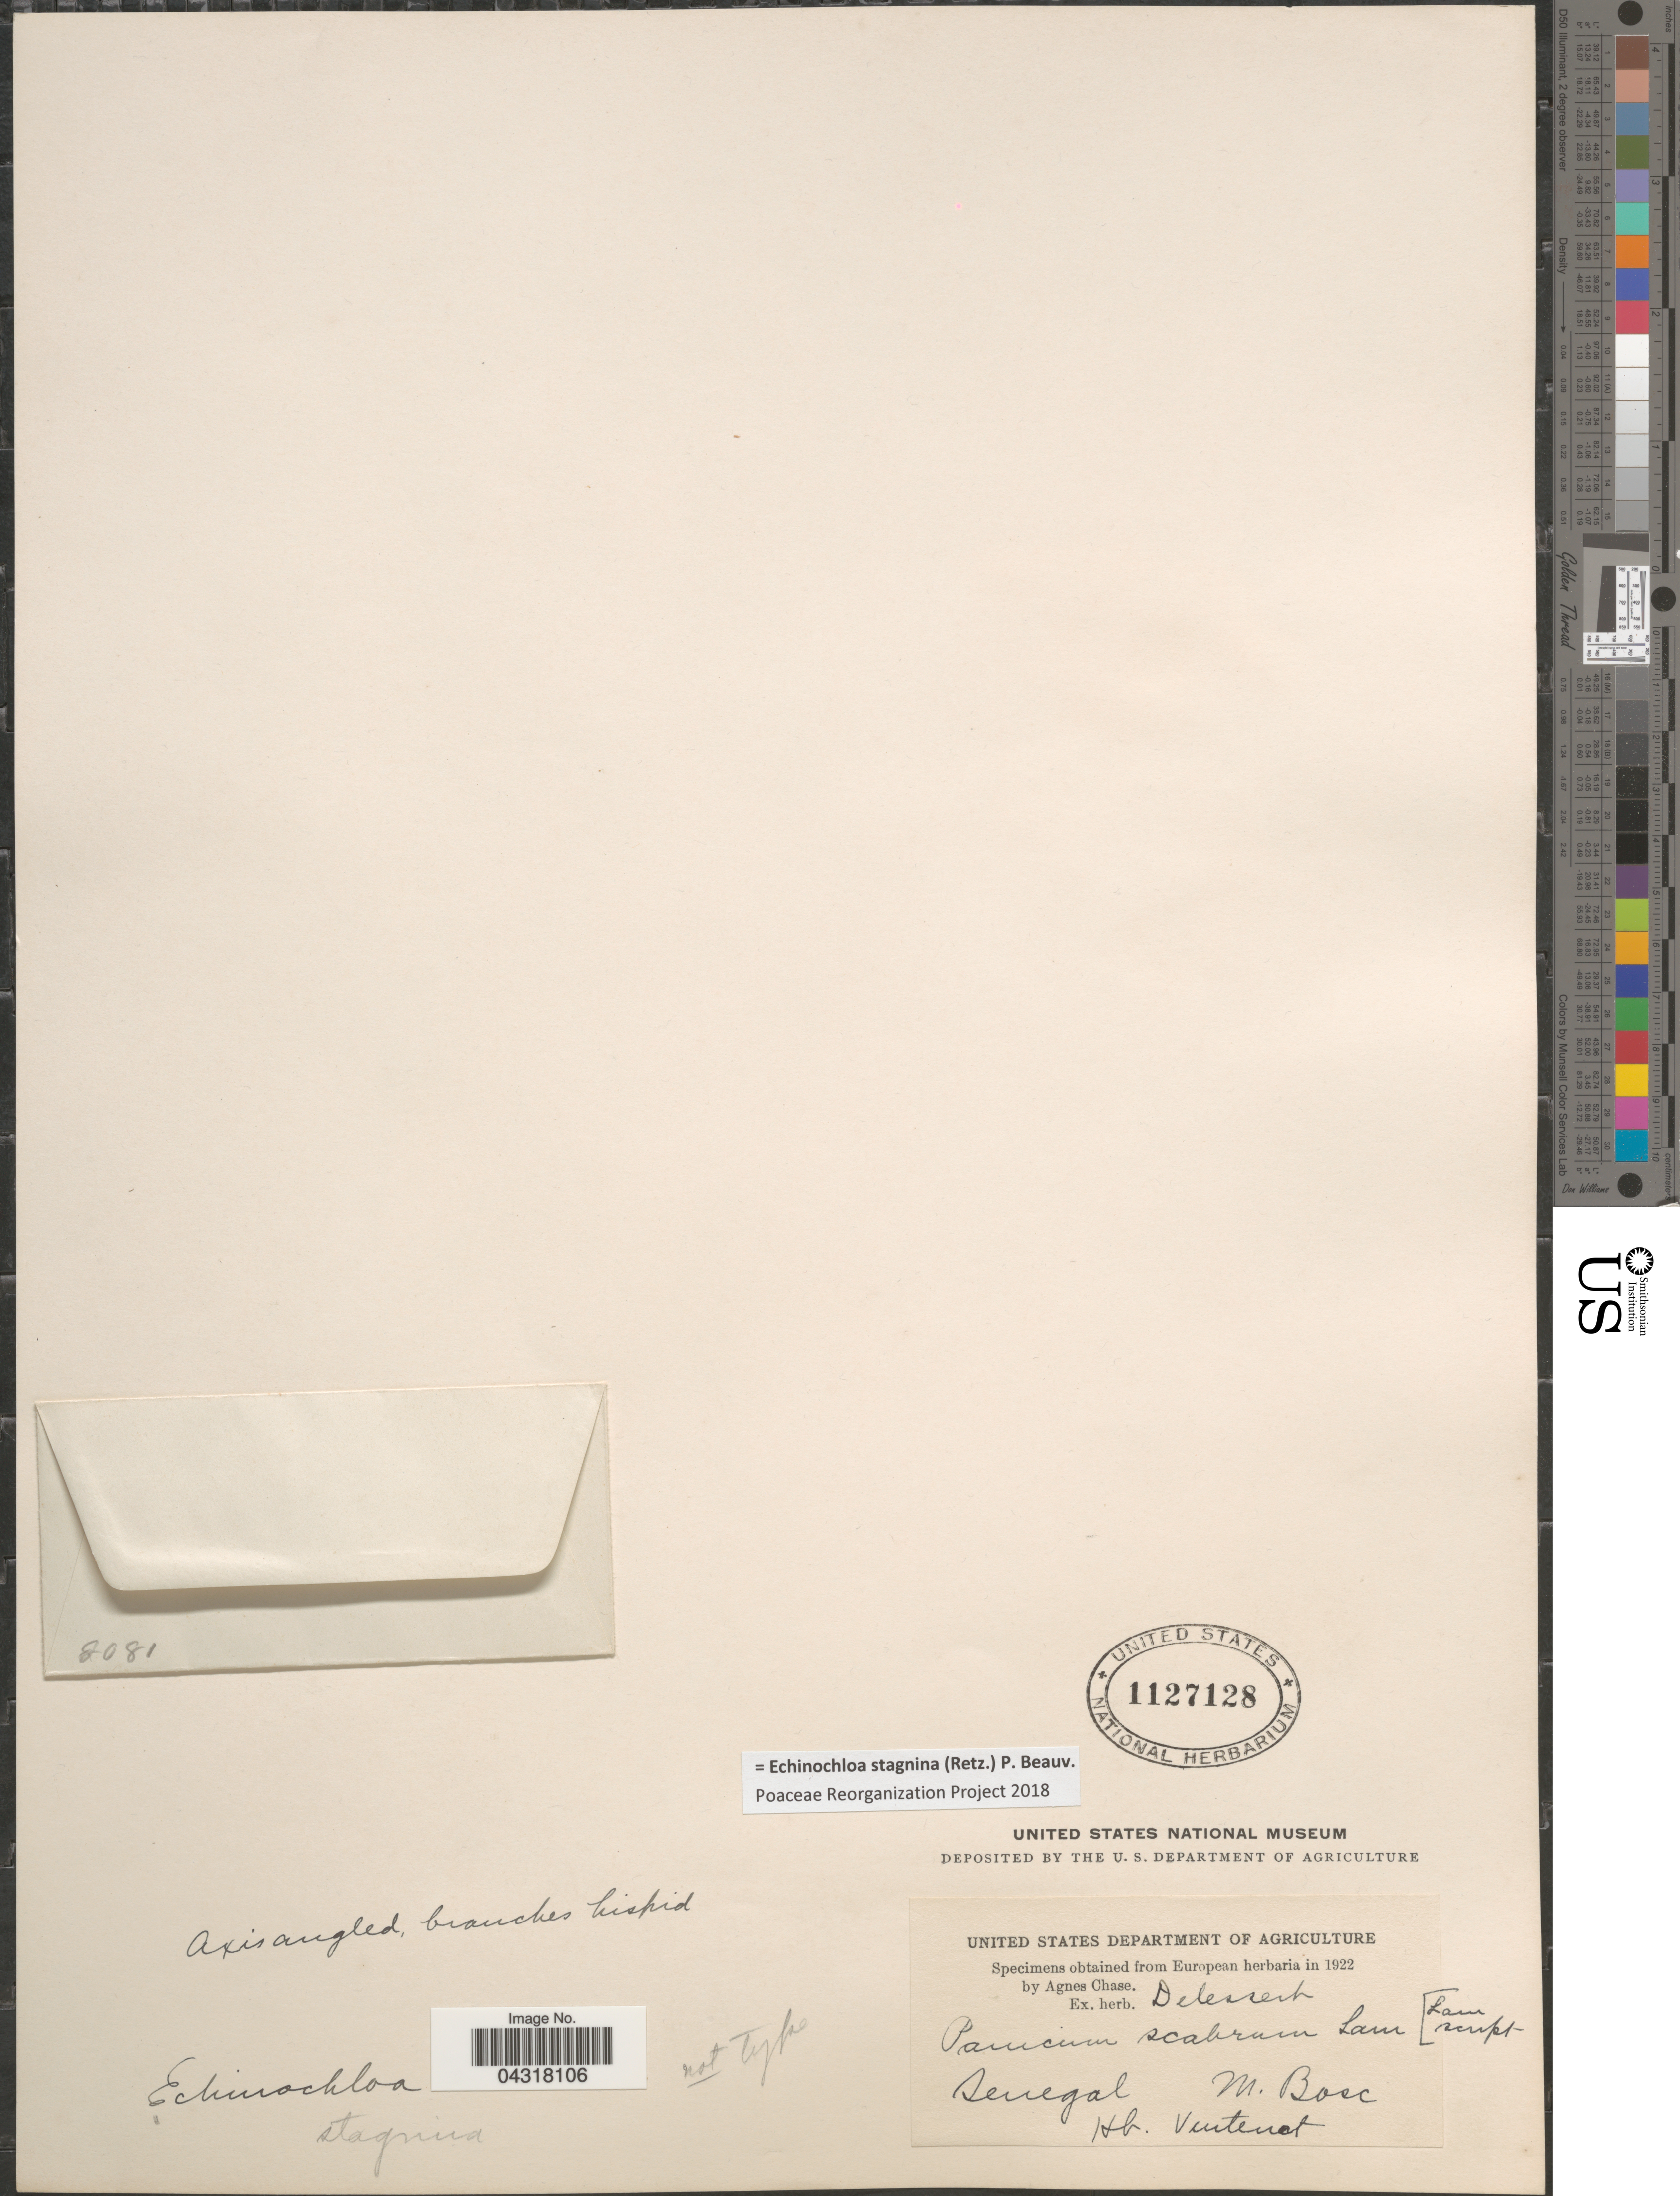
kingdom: Plantae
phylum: Tracheophyta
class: Liliopsida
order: Poales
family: Poaceae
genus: Echinochloa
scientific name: Echinochloa stagnina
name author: (Retz.) P. Beauv.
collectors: M. Bosc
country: Senegal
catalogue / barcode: US 1127128